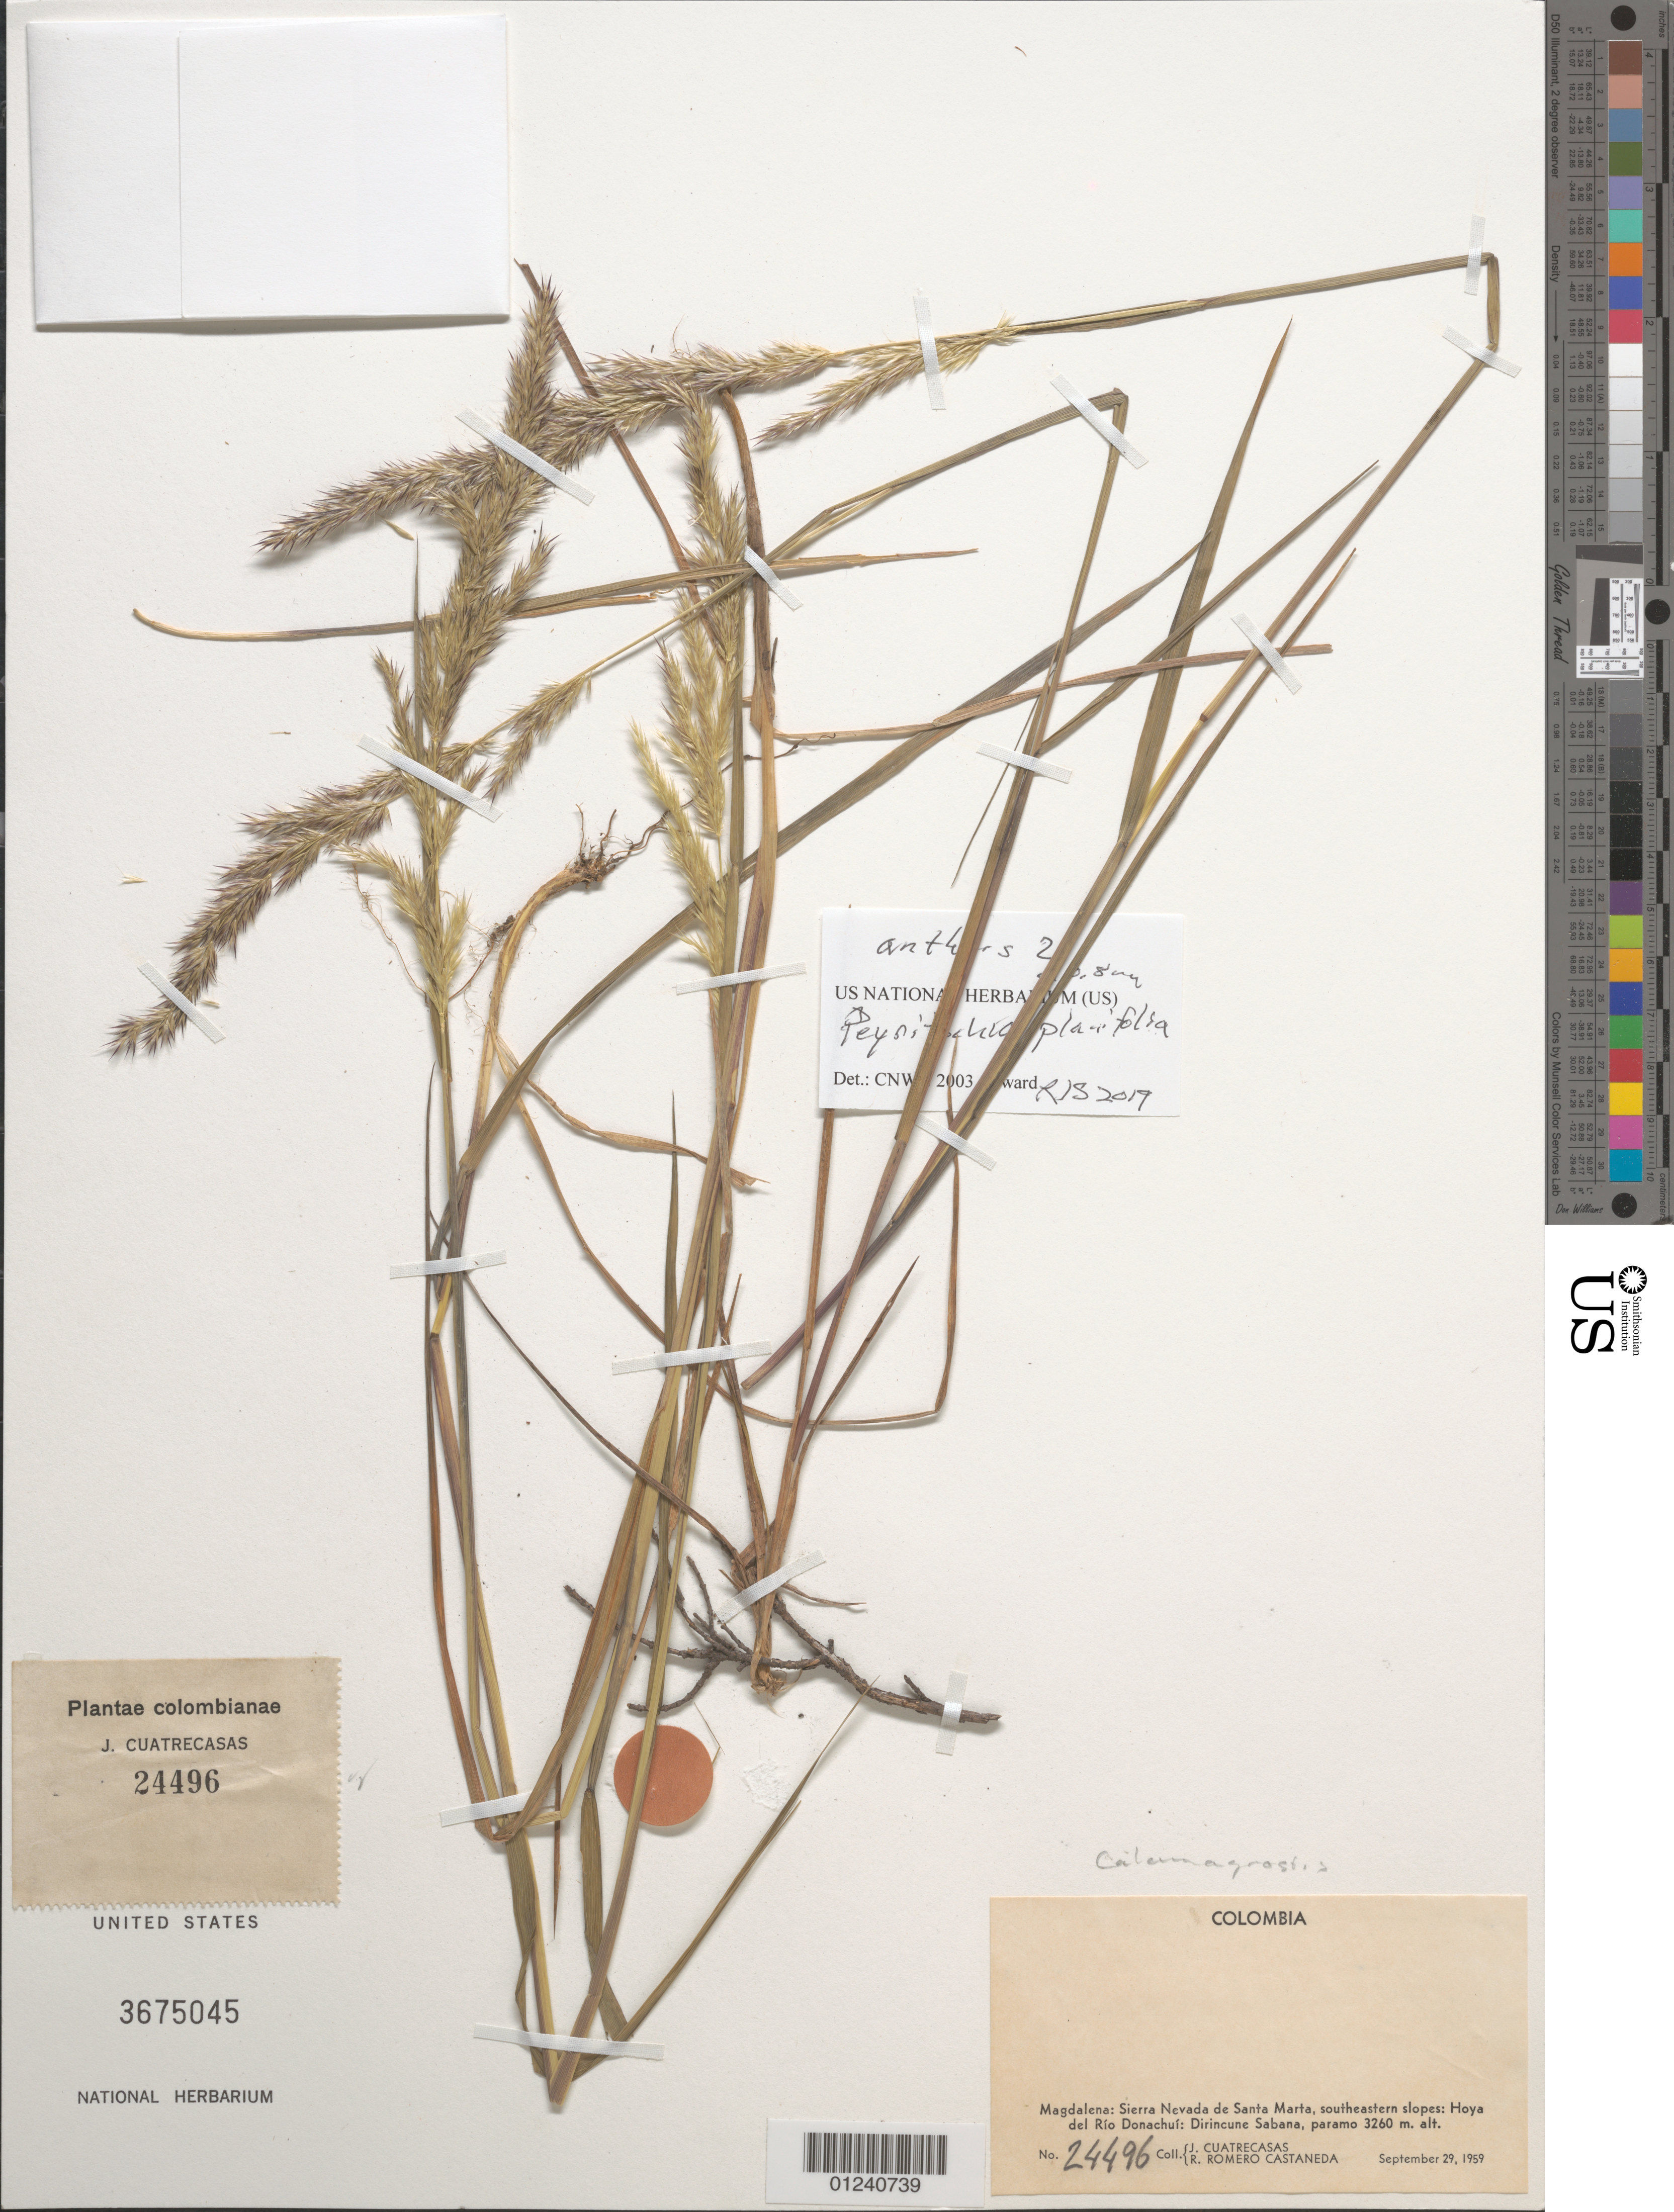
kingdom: Plantae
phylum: Tracheophyta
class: Liliopsida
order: Poales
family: Poaceae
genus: Calamagrostis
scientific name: Calamagrostis sp.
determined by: Soreng, Robert J., Research Associate (BOT), Smithsonian Institution - National Museum of Natural History (UNITED STATES)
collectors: J. Cuatrecasas & R. Romero Castañeda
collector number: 24496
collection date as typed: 29 Sep 1959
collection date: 1959-09-29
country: Colombia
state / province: Magdalena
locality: Sierra Nevada de Santa Marta, southeastern slopes: Hoya de Río Donachuí: Dirincune Sabana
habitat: paramo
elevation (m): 3260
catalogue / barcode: US 3675045